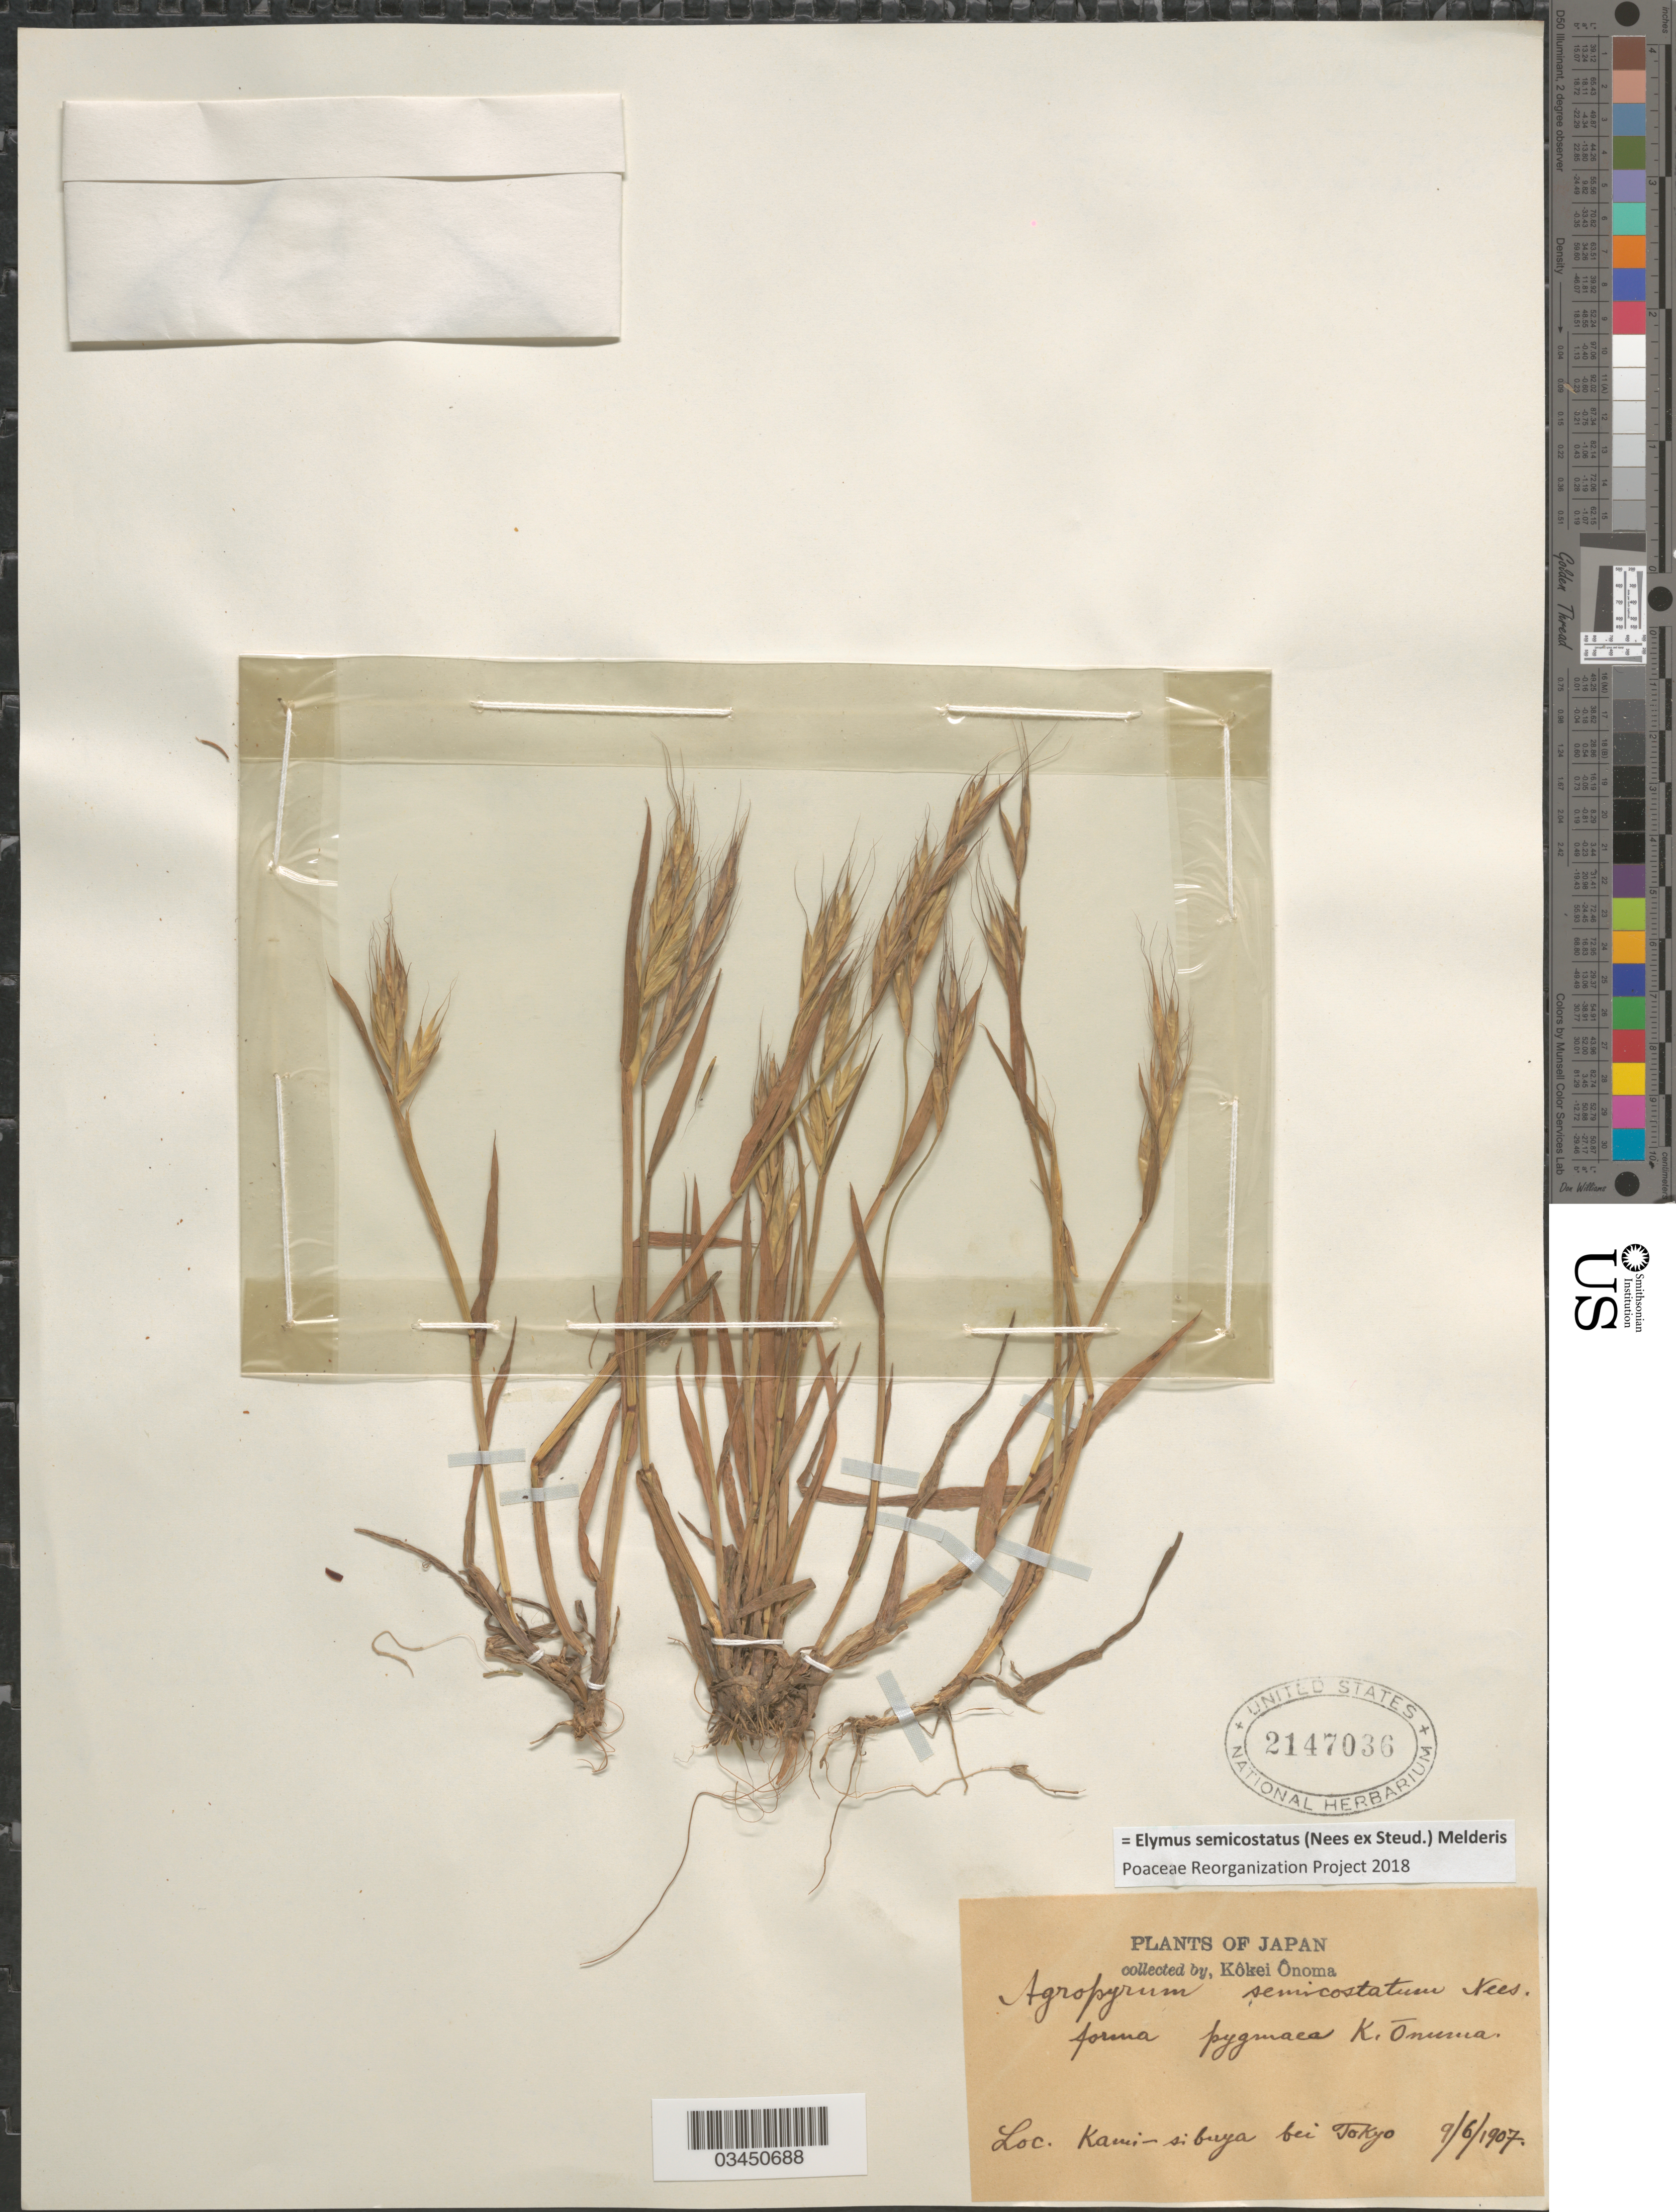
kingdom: Plantae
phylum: Tracheophyta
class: Liliopsida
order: Poales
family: Poaceae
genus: Elymus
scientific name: Elymus semicostatus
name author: (Nees ex Steud.) Melderis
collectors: K. Onoma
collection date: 1907-06-09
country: Japan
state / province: Tokyo, Federal City of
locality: Kami-sibuya bei Tokyo.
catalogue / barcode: US 2147036